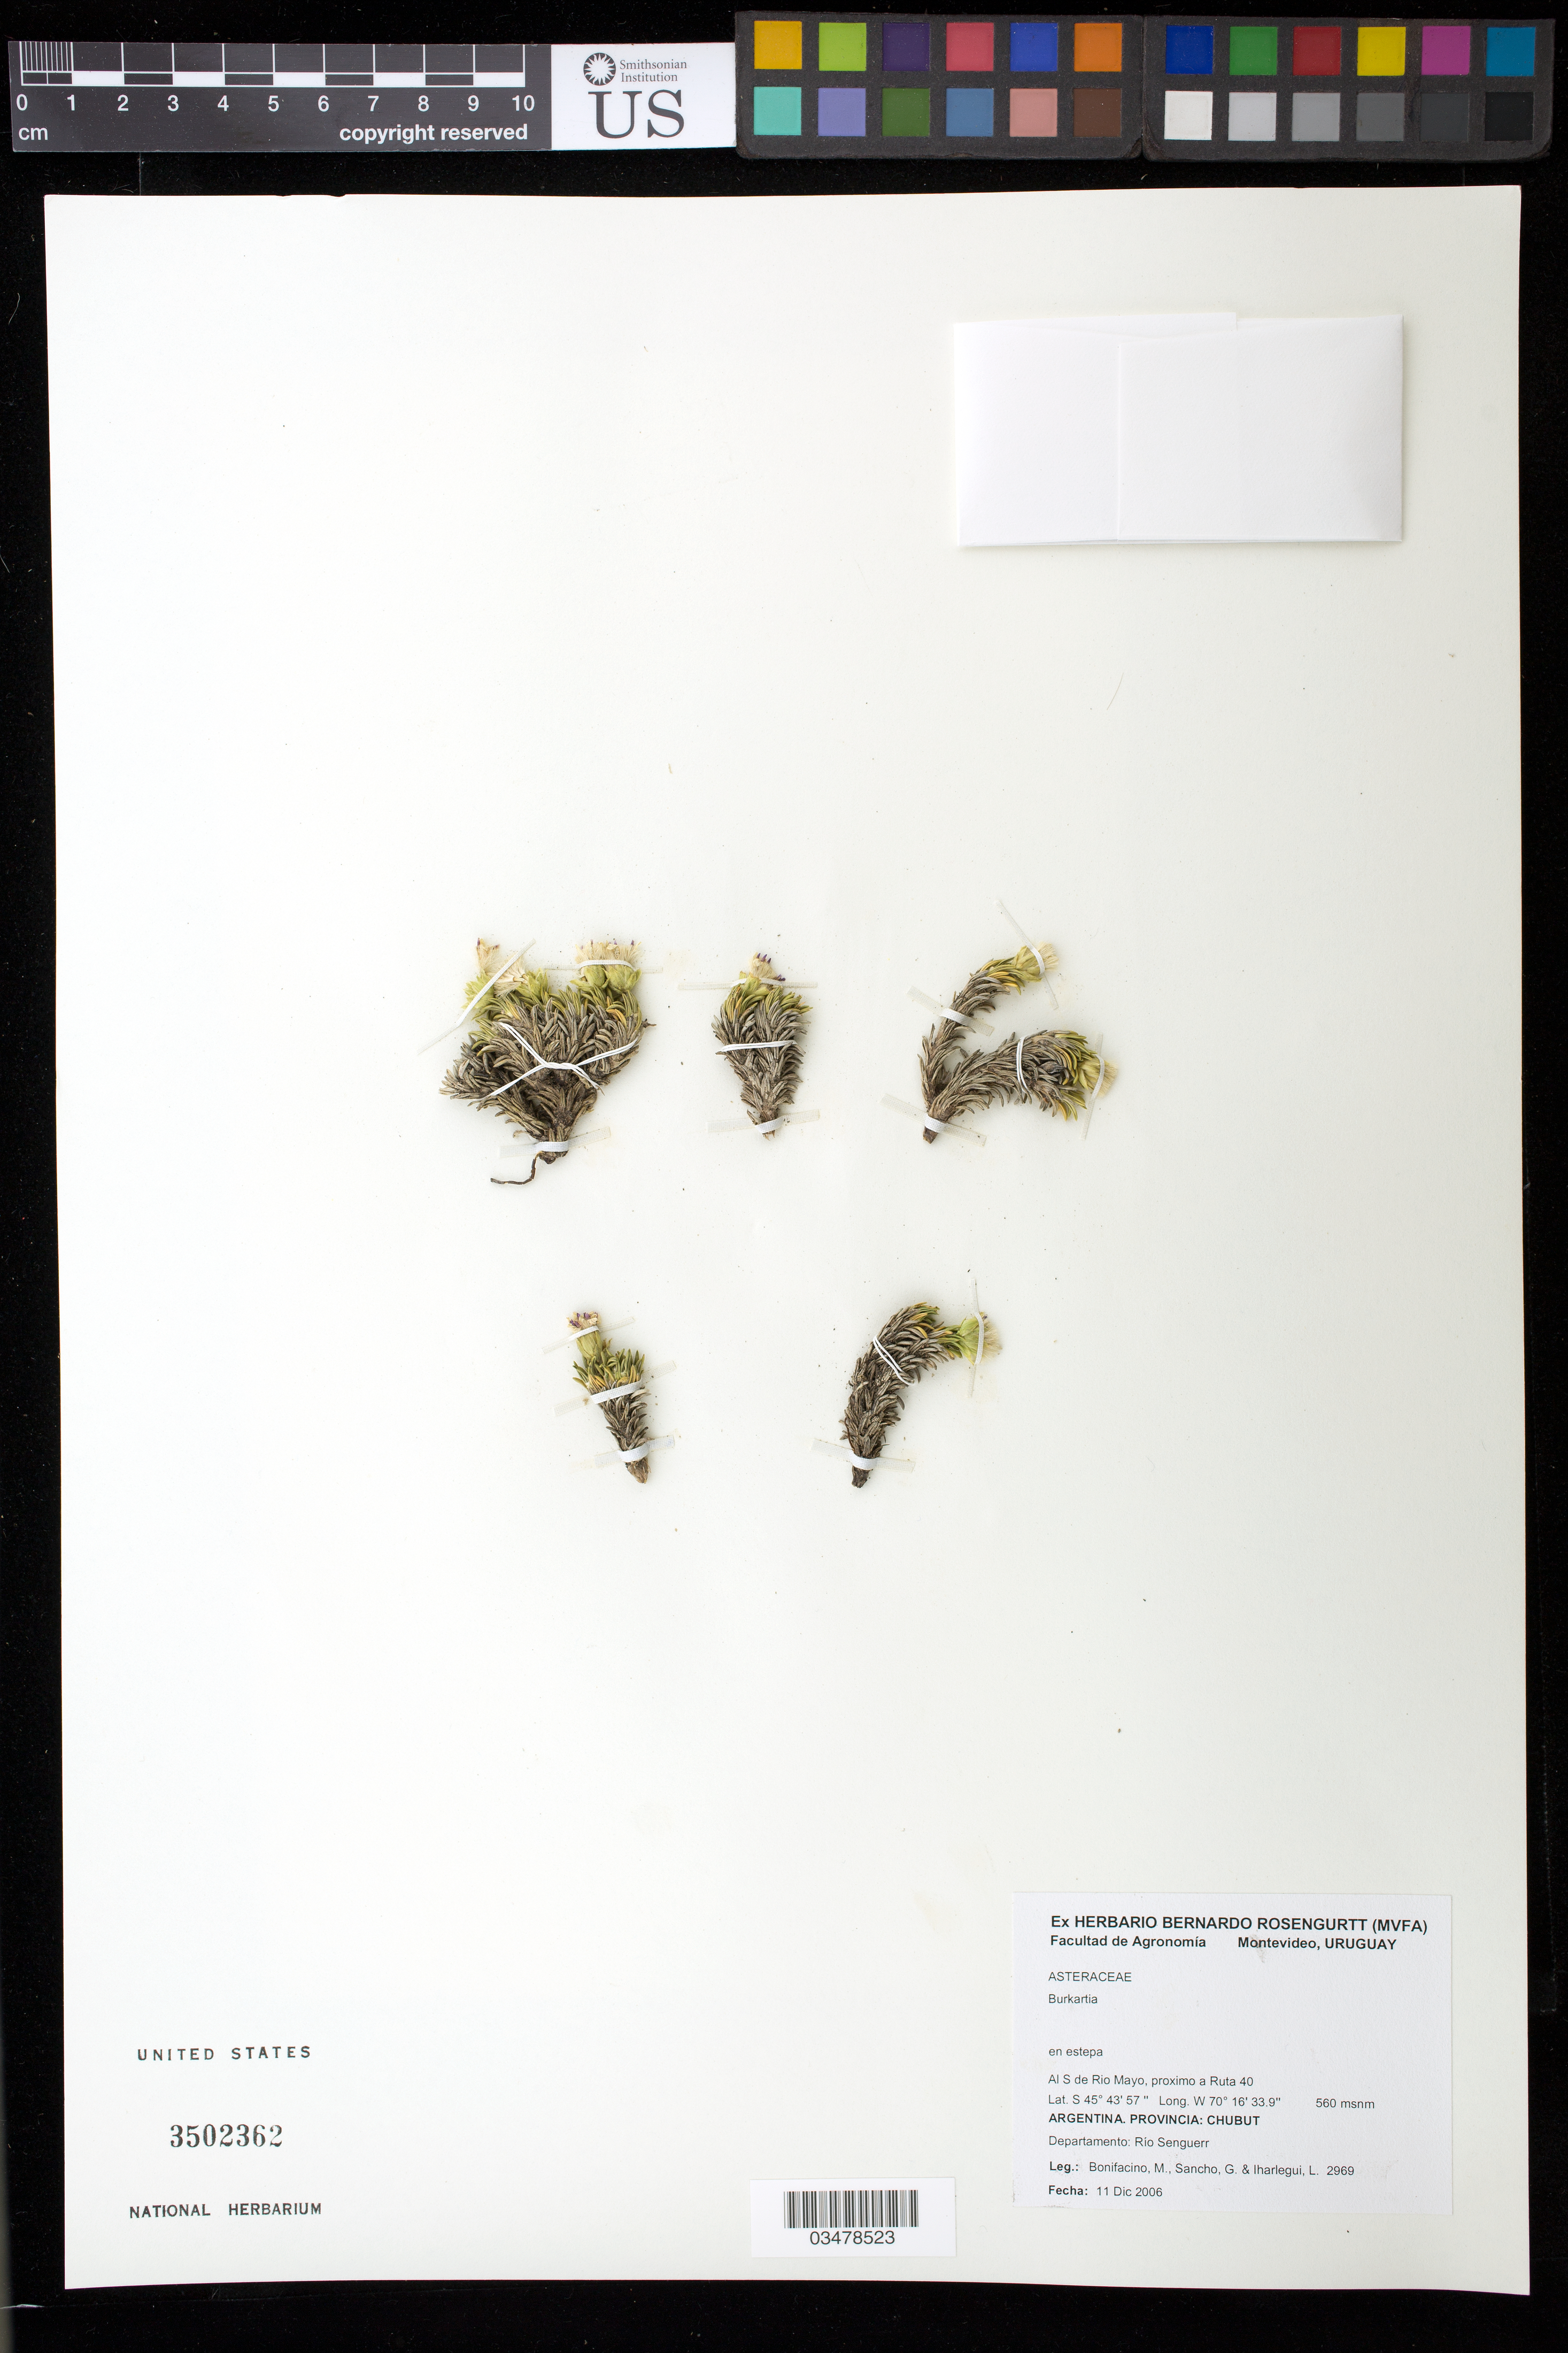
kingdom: Plantae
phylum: Tracheophyta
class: Magnoliopsida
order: Asterales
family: Asteraceae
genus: Burkartia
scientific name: Burkartia sp.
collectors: M. Bonifacino, G. Sancho & L. Iharlegui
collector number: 2969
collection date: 2006-12-11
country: Argentina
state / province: Chubut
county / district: Rio Senguerr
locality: Al S de Rio mayo, proxima a Ruta 40.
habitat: En estepa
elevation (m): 560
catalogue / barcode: US 3502362